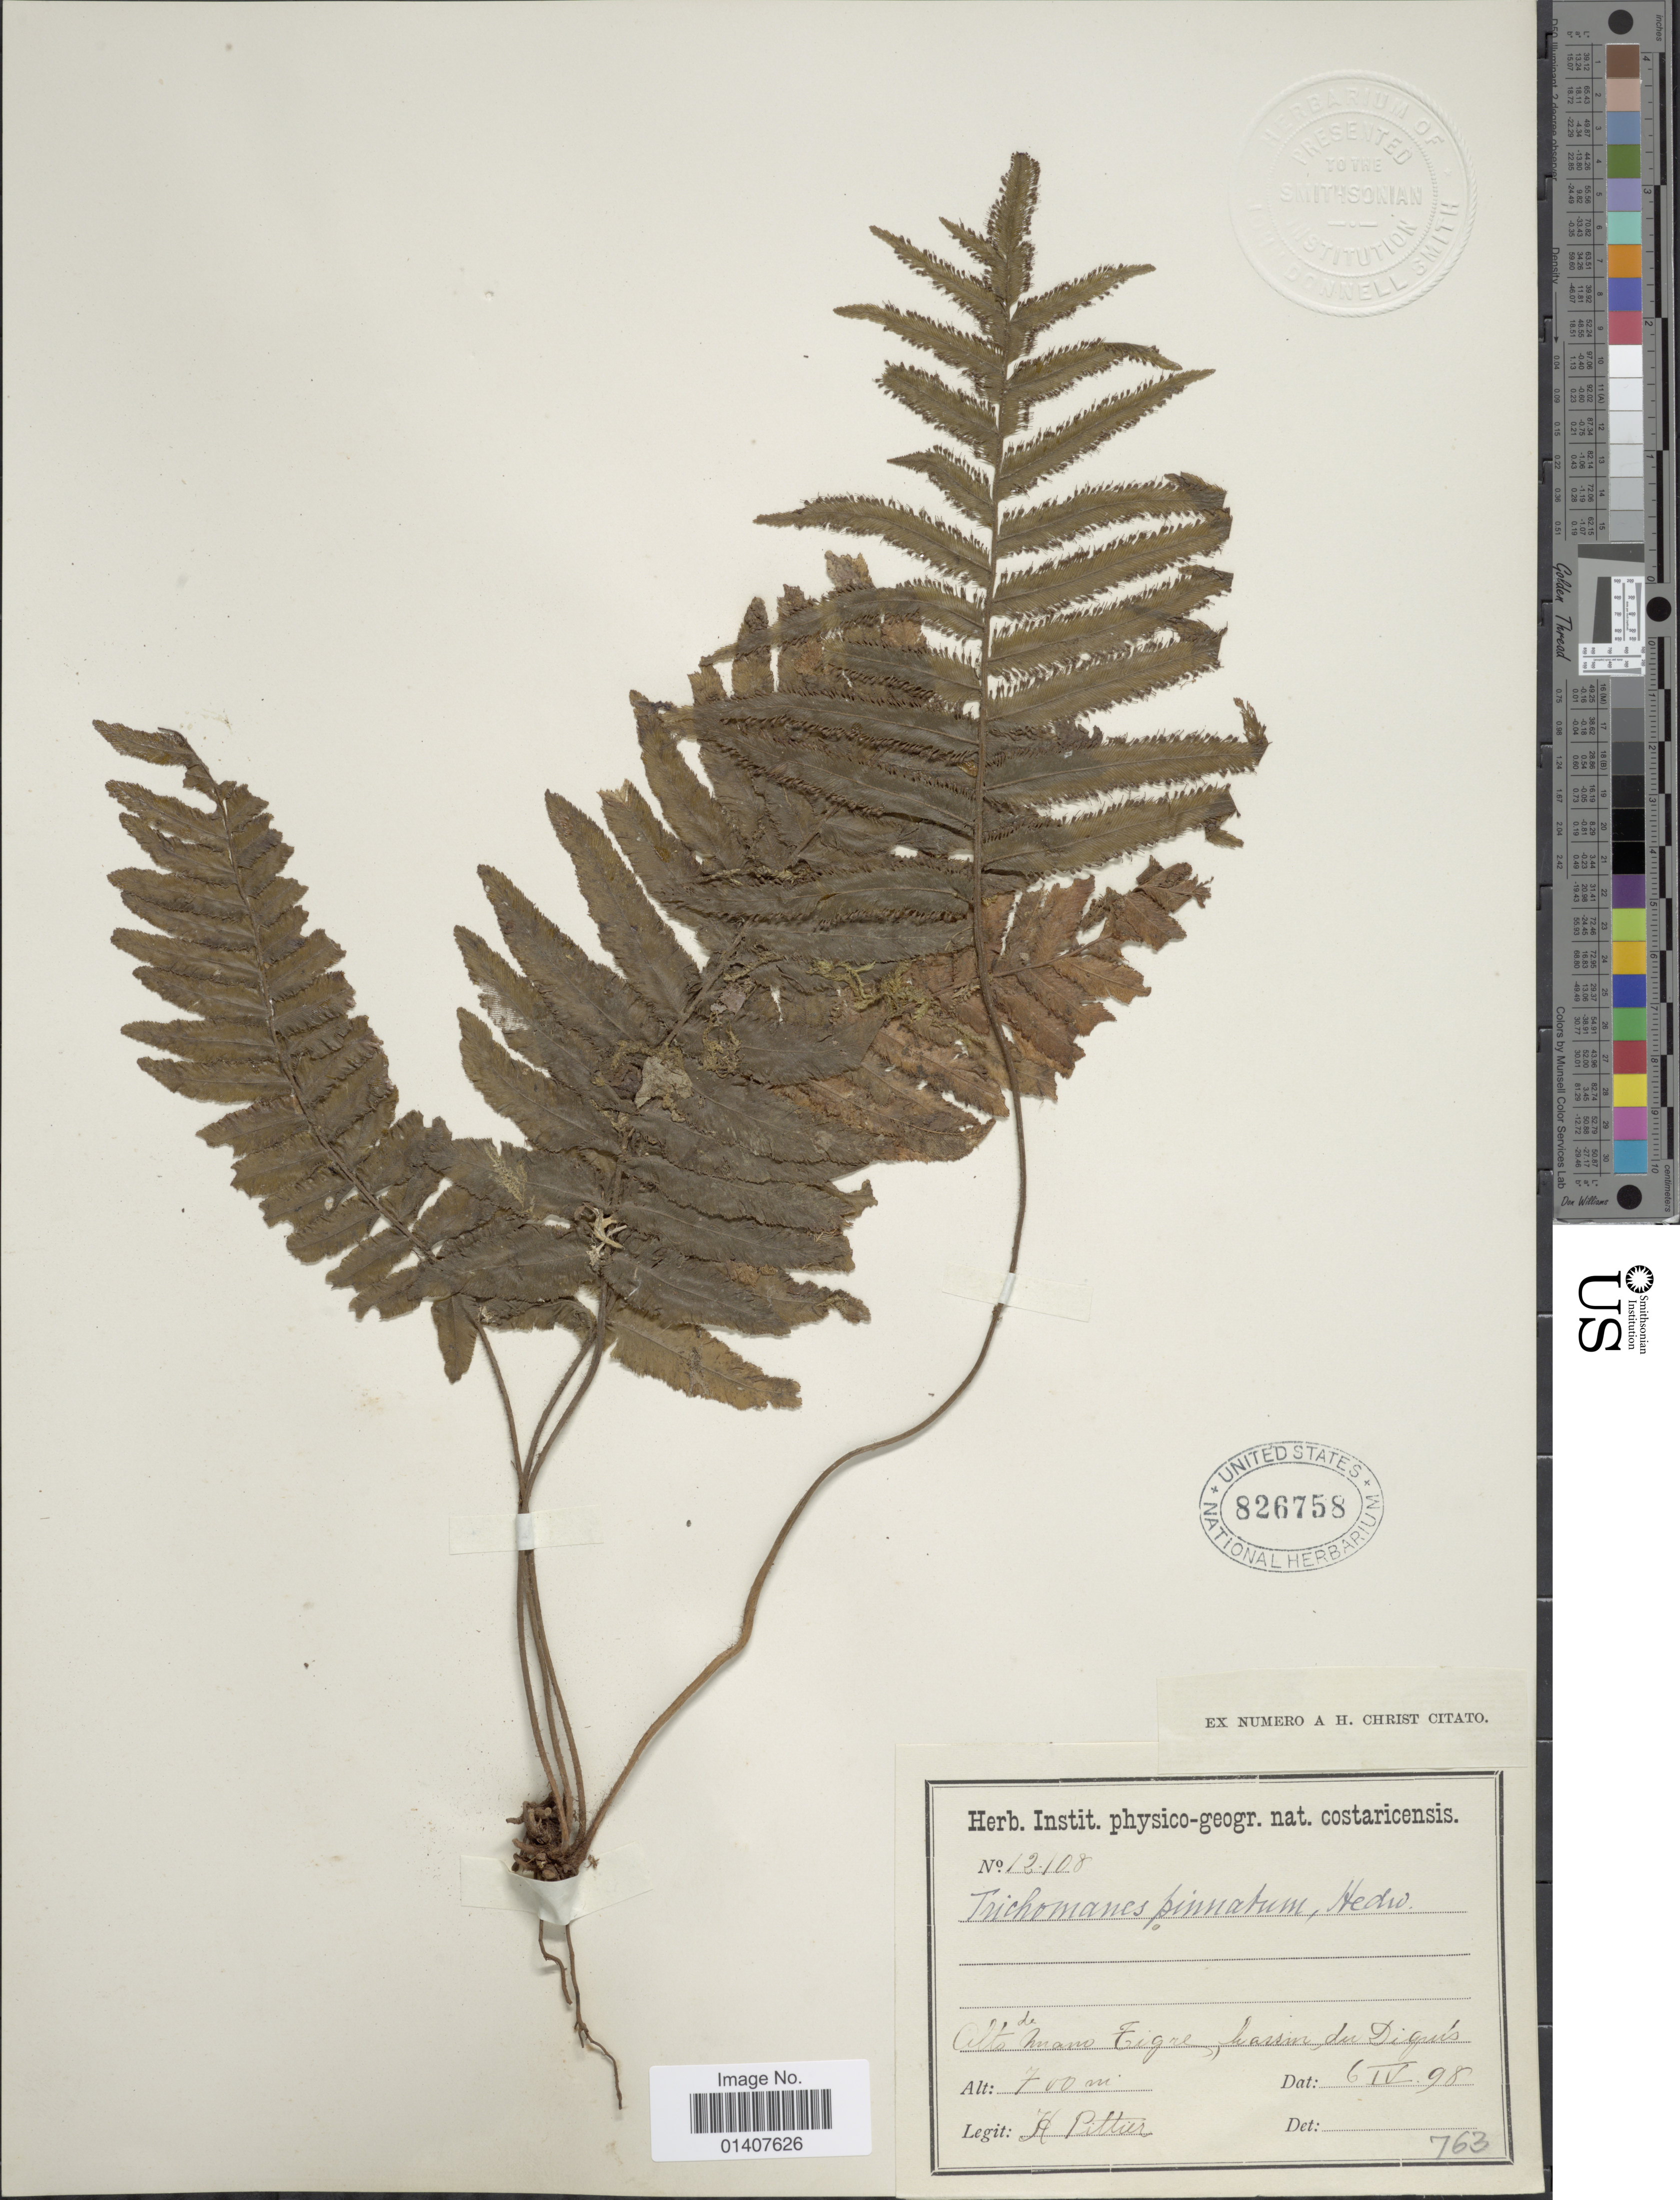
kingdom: Plantae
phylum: Tracheophyta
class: Polypodiopsida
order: Hymenophyllales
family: Hymenophyllaceae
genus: Trichomanes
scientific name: Trichomanes pinnatum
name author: Hedw.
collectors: H. F. Pittier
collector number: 12108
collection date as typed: Transcribed d/m/y: 6/4/98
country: Costa Rica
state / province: Puntarenas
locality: Alto Mano de Tigre, Diquis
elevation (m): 700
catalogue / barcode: US 826758